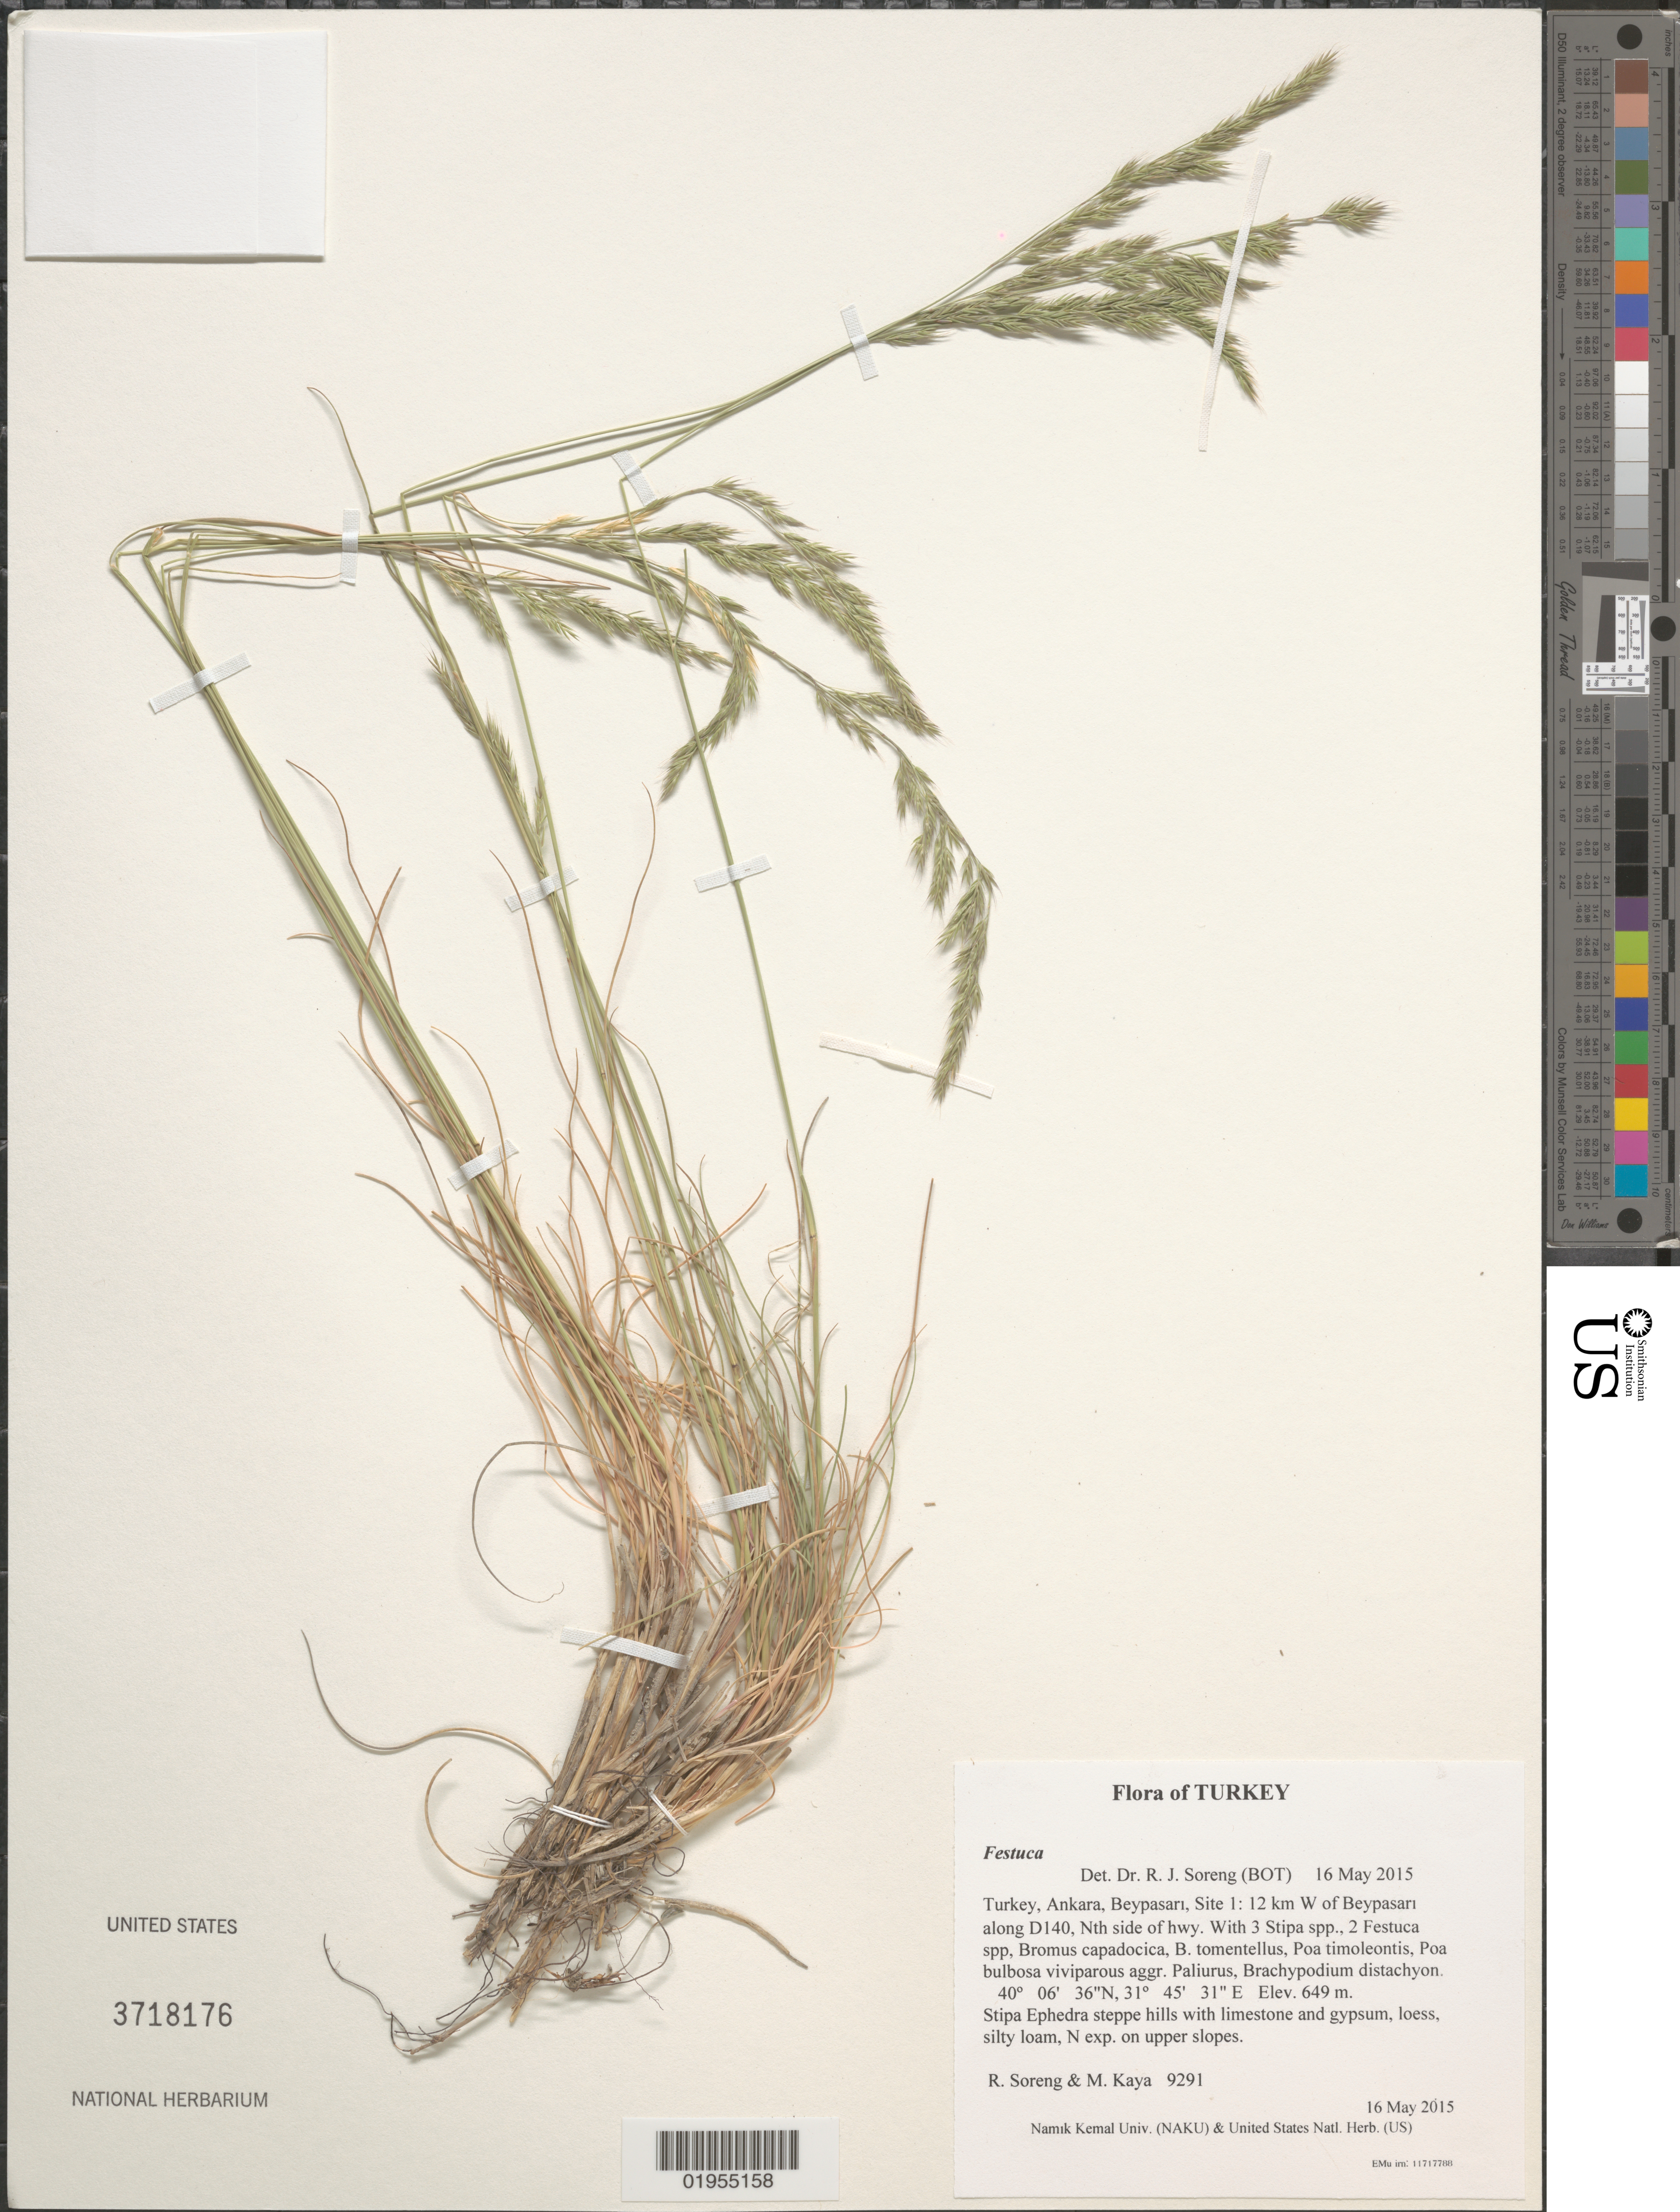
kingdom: Plantae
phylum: Tracheophyta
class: Liliopsida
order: Poales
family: Poaceae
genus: Festuca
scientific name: Festuca sp.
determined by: Soreng, Robert J., Research Associate (BOT), Smithsonian Institution - National Museum of Natural History (UNITED STATES)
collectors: R. J. Soreng & M. Kaya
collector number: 9291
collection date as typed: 2015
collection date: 2015-05-16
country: Turkey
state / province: Ankara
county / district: Beypasari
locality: Site 1: 12 km W of Beypasari along D140, Nth side of hwy.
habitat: Stipa Ephedra steppe hills with limestone and gypsum, loess, silty loam, N exp. on upper slopes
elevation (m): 649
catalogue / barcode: US 3718176